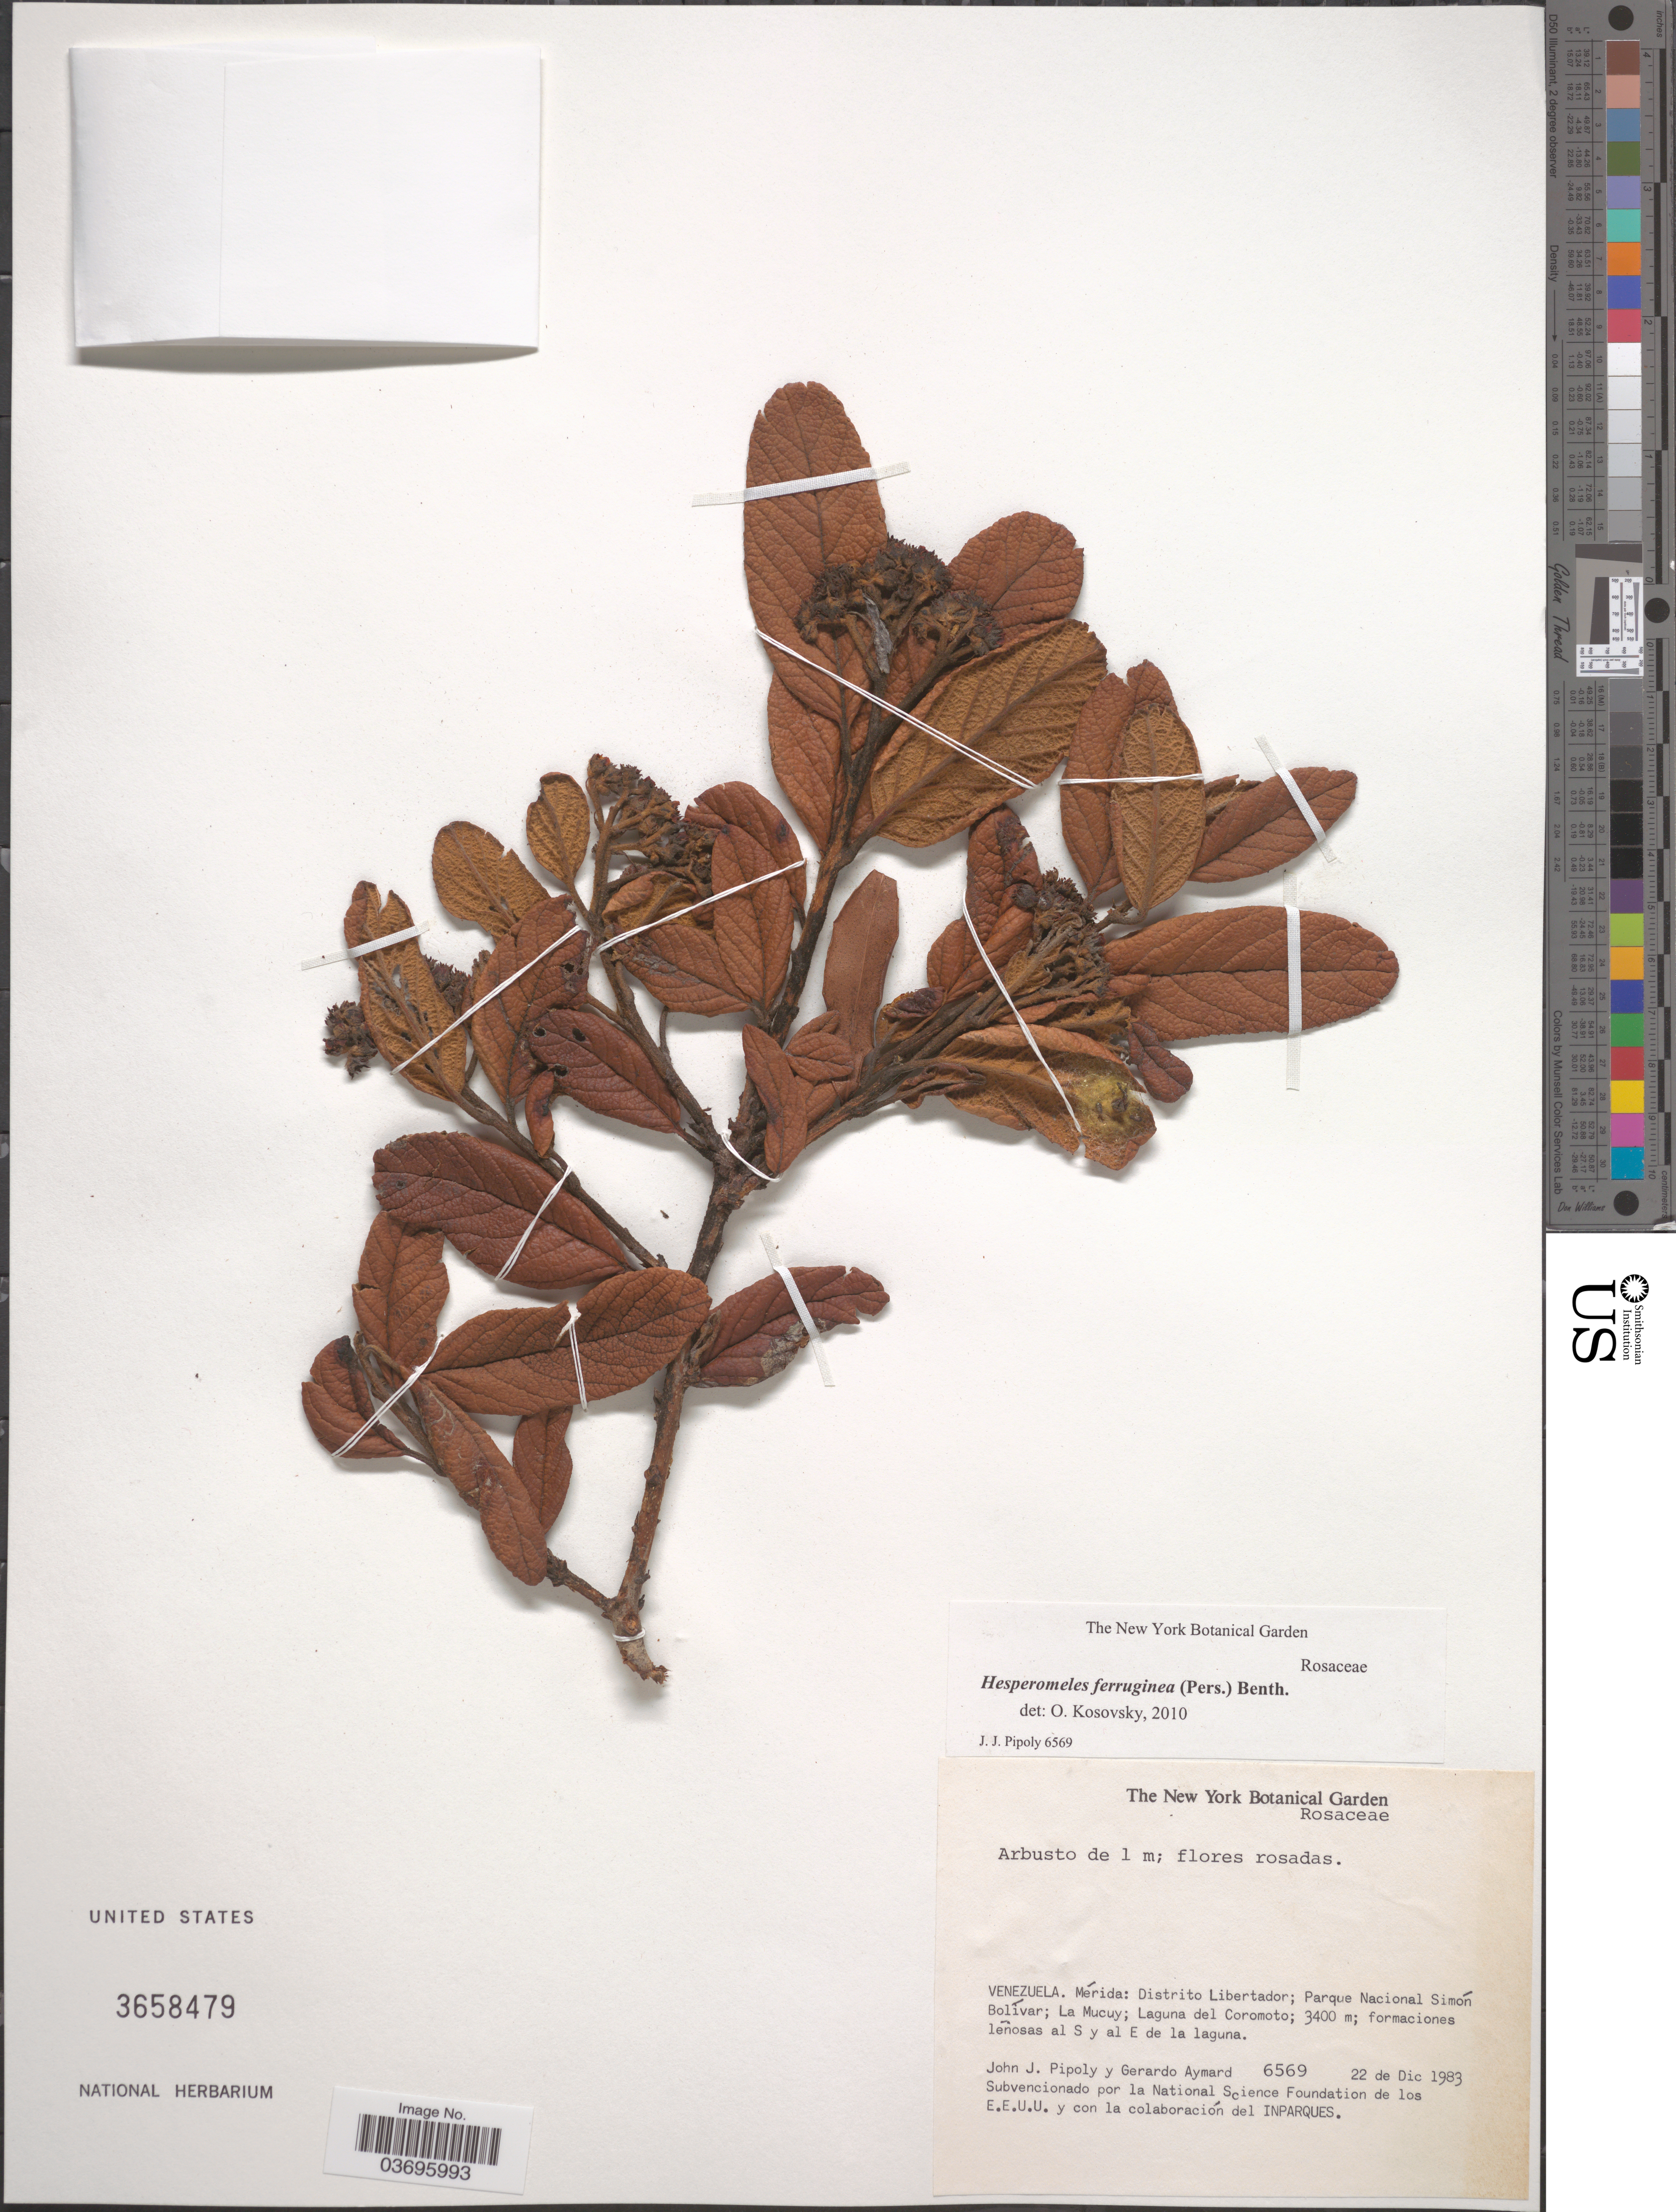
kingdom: Plantae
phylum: Tracheophyta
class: Magnoliopsida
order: Rosales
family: Rosaceae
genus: Hesperomeles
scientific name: Hesperomeles ferruginea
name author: (Juss. ex Pers.) Benth.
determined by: Kosovsky, O.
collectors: J. J. Pipoly & G. A. Aymard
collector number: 6569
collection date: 1983-12-22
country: Venezuela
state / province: Merida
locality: Distrito Libertador; Parque Nacional Simón Bolívar; La Mucuy; Laguna del Coromoto. Formaciones lénosas al S y al E de la laguna.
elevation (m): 3400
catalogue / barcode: US 3658479